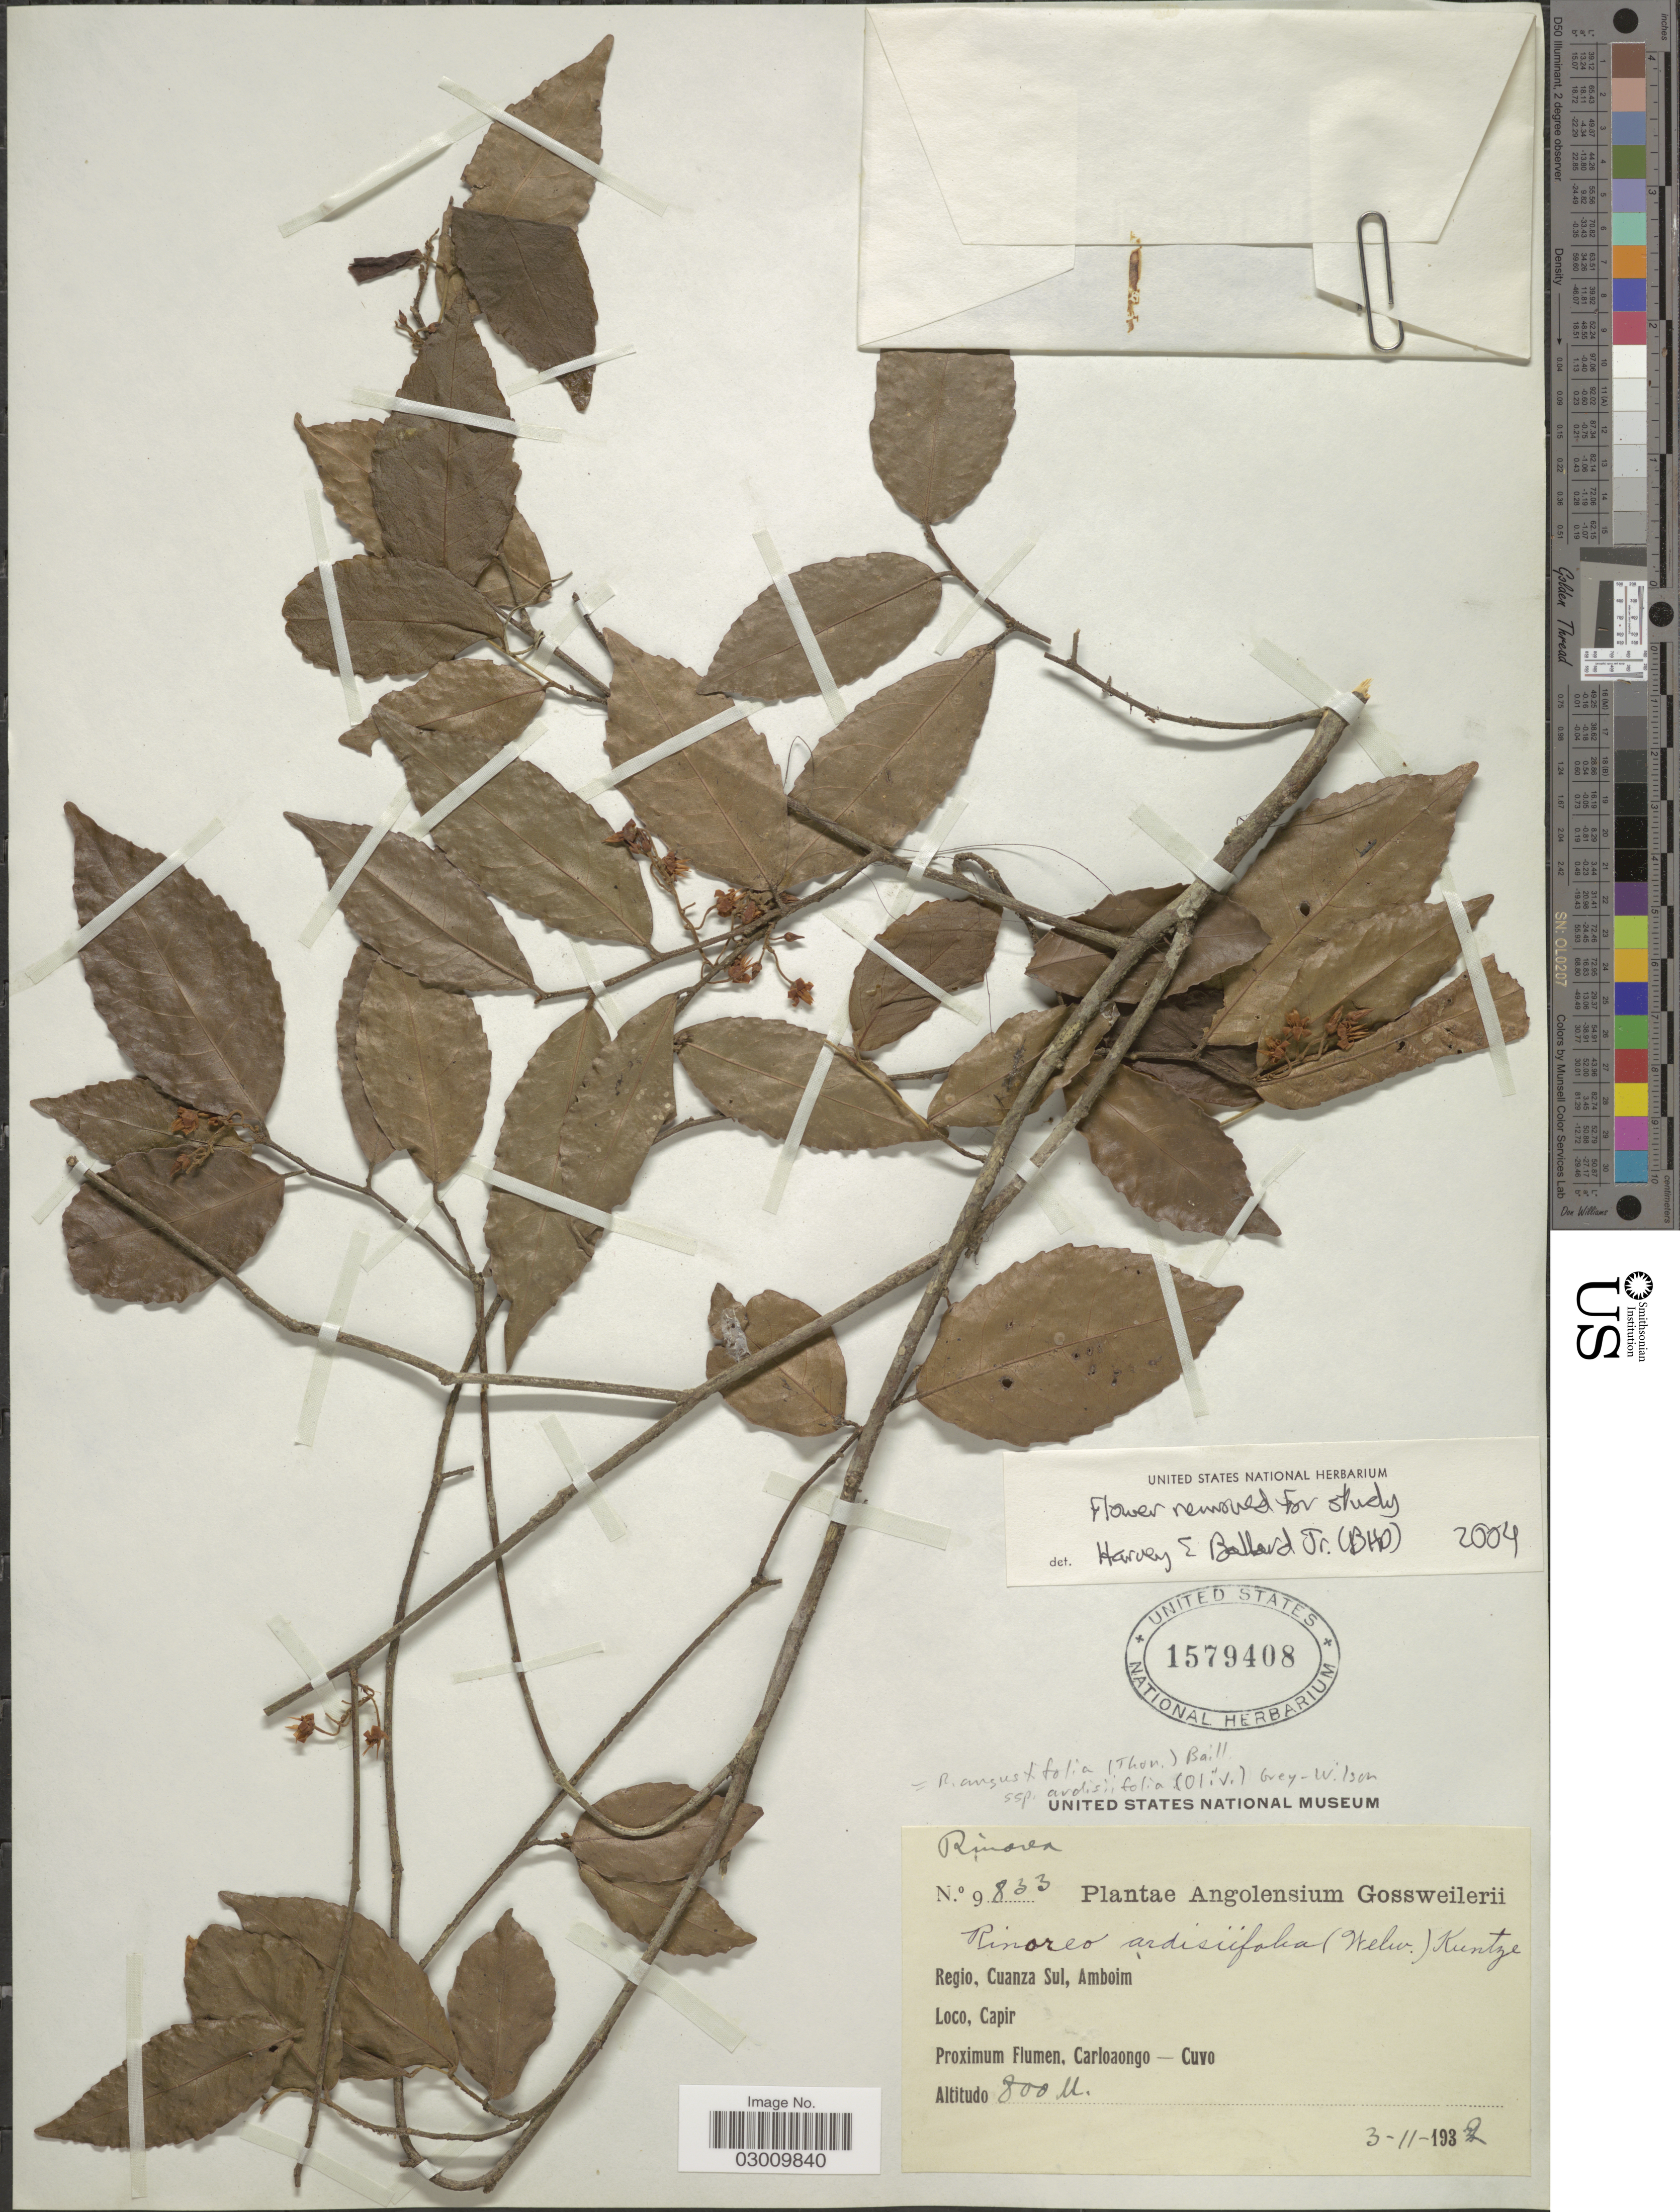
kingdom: Plantae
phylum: Tracheophyta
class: Magnoliopsida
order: Malpighiales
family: Violaceae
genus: Rinorea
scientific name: Rinorea angustifolia subsp. ardisiiflora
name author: (Welw. ex Oliv.) Grey-Wilson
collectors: -. Gossweiler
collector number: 9833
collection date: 1932-11-03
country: Angola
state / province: Cuanza Sul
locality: Regio, Cuanza Sul, Amboim. Capir. Proximum Flumen, Carloaongo - Cuvo.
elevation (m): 800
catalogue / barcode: US 1579408